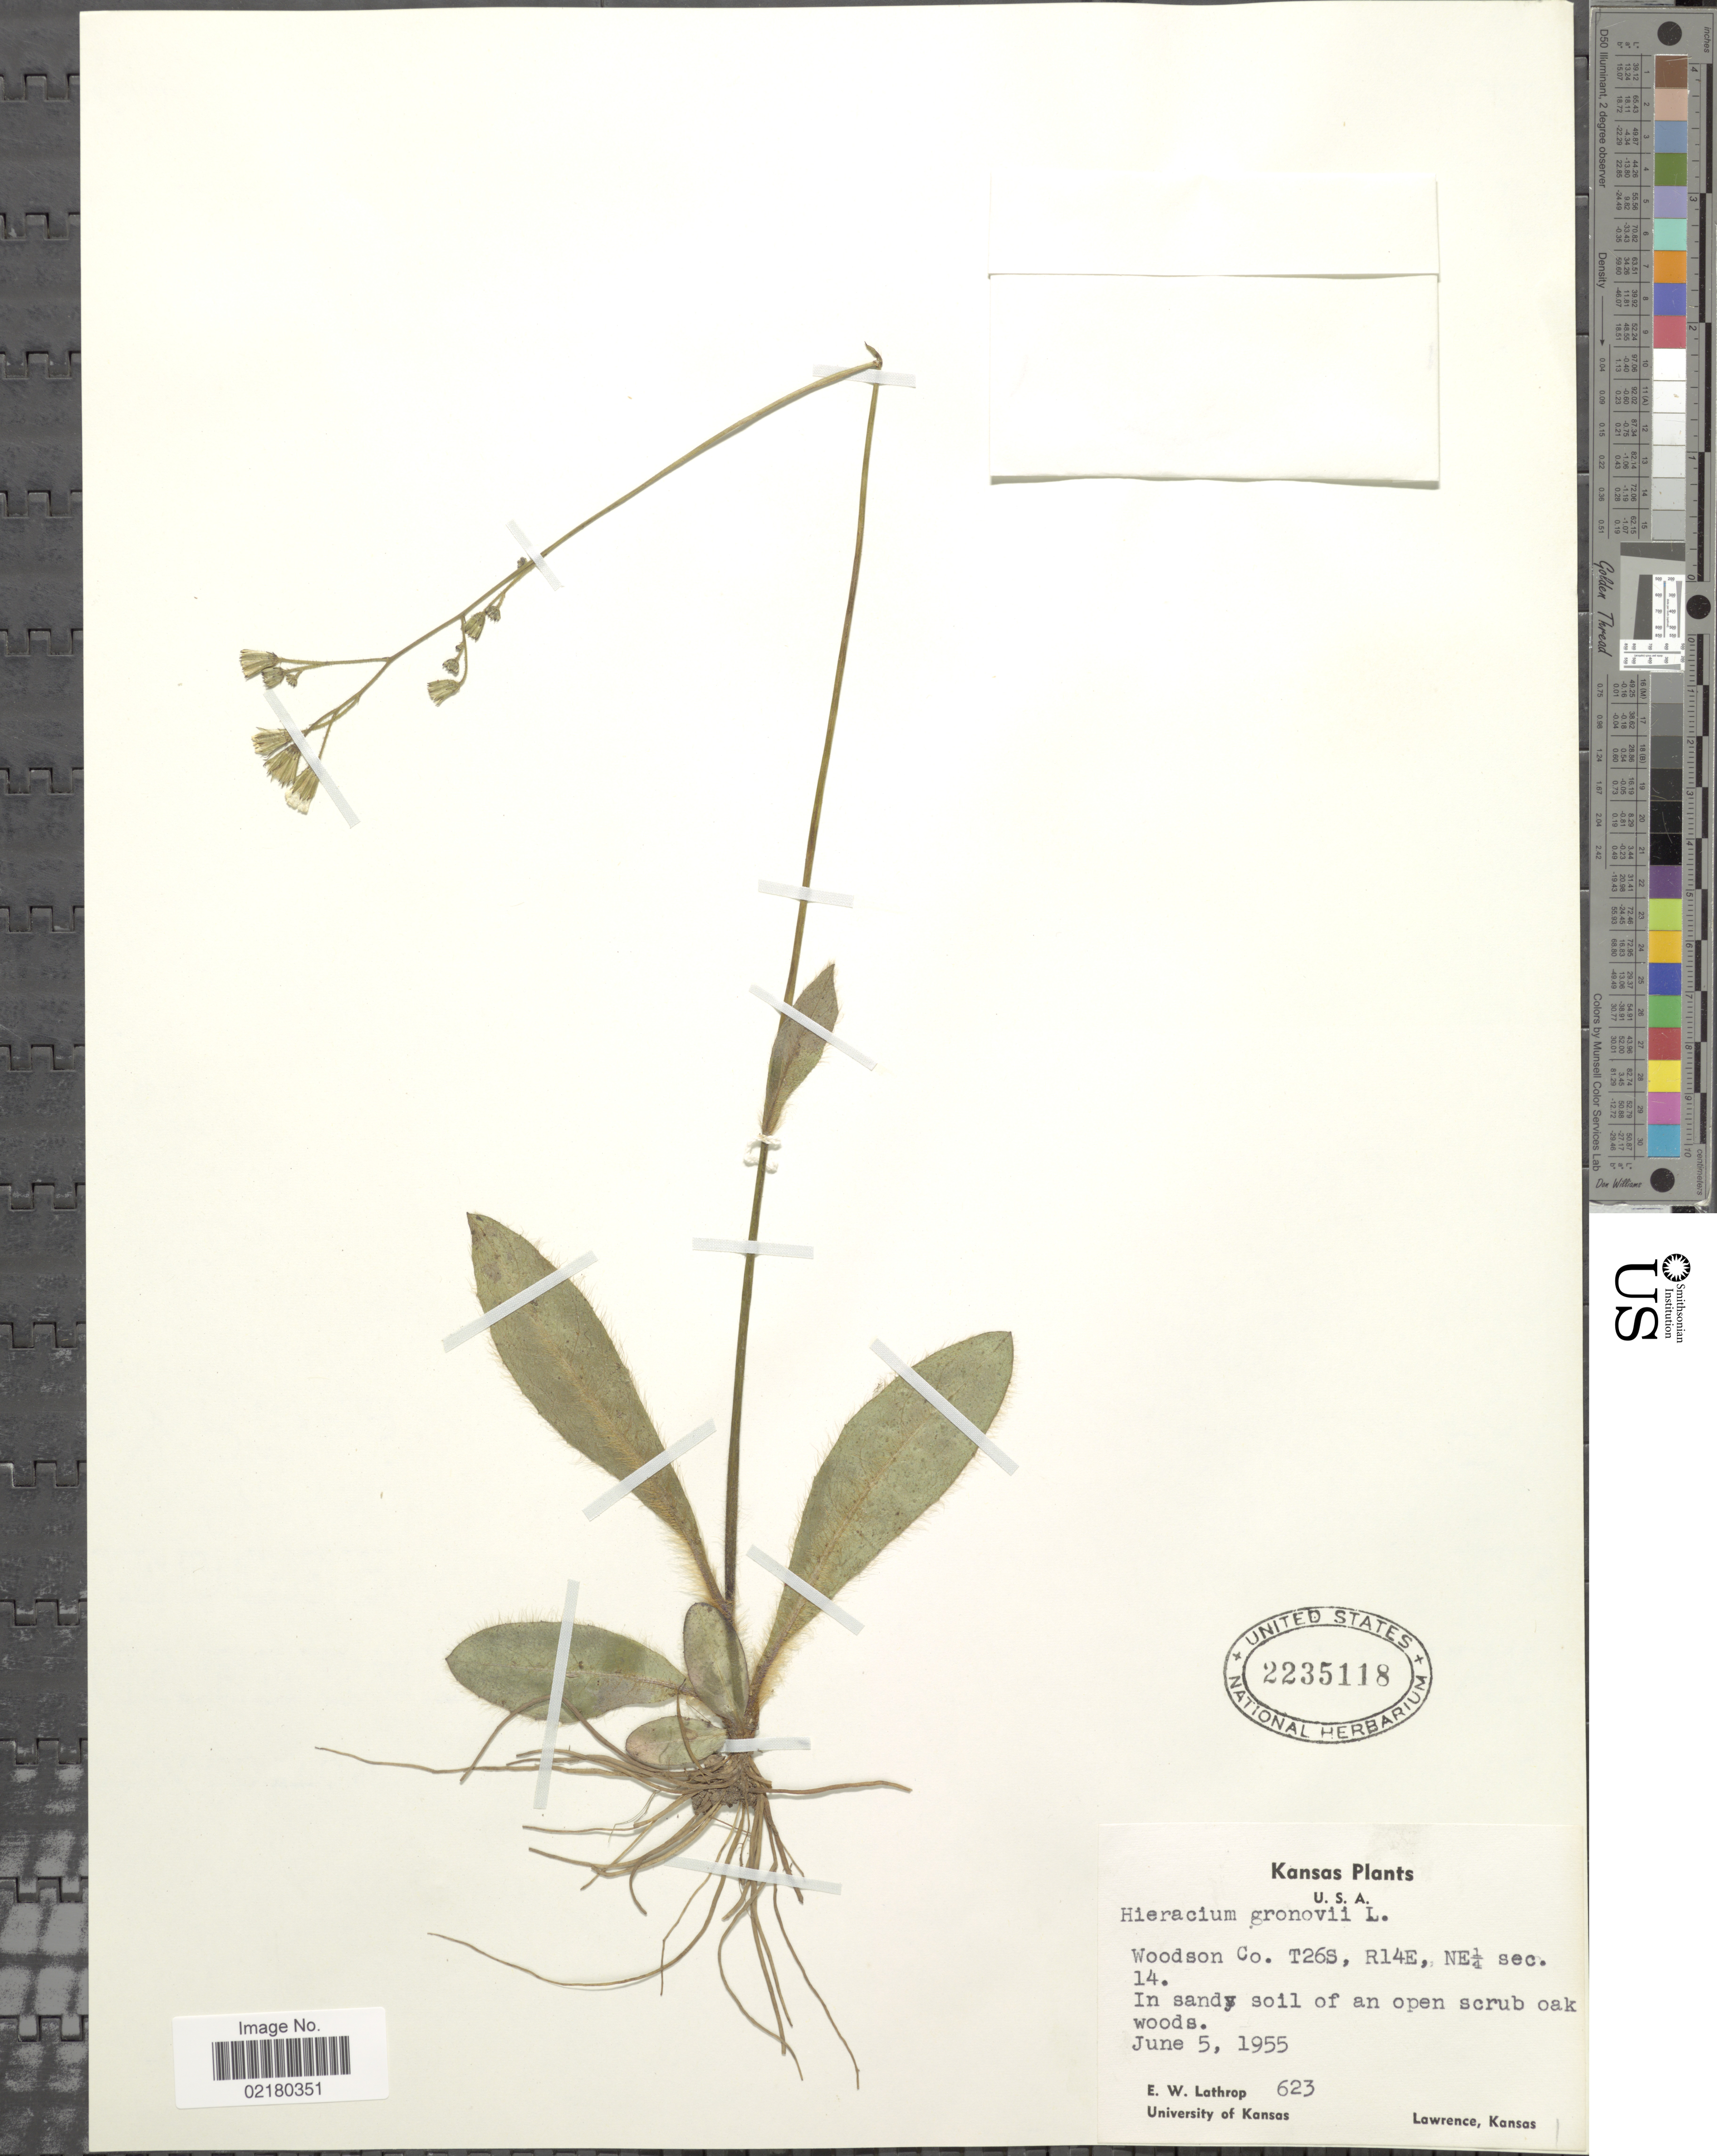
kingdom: Plantae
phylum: Tracheophyta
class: Magnoliopsida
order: Asterales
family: Asteraceae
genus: Hieracium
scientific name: Hieracium gronovii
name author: L.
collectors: E. W. Lathrop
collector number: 623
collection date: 1955-06-05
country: United States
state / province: Kansas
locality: Woodson Co., T26S, R14E, NE¼ sec. 14, in sandy soil of an open scrub oak in woods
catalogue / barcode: US 2235118